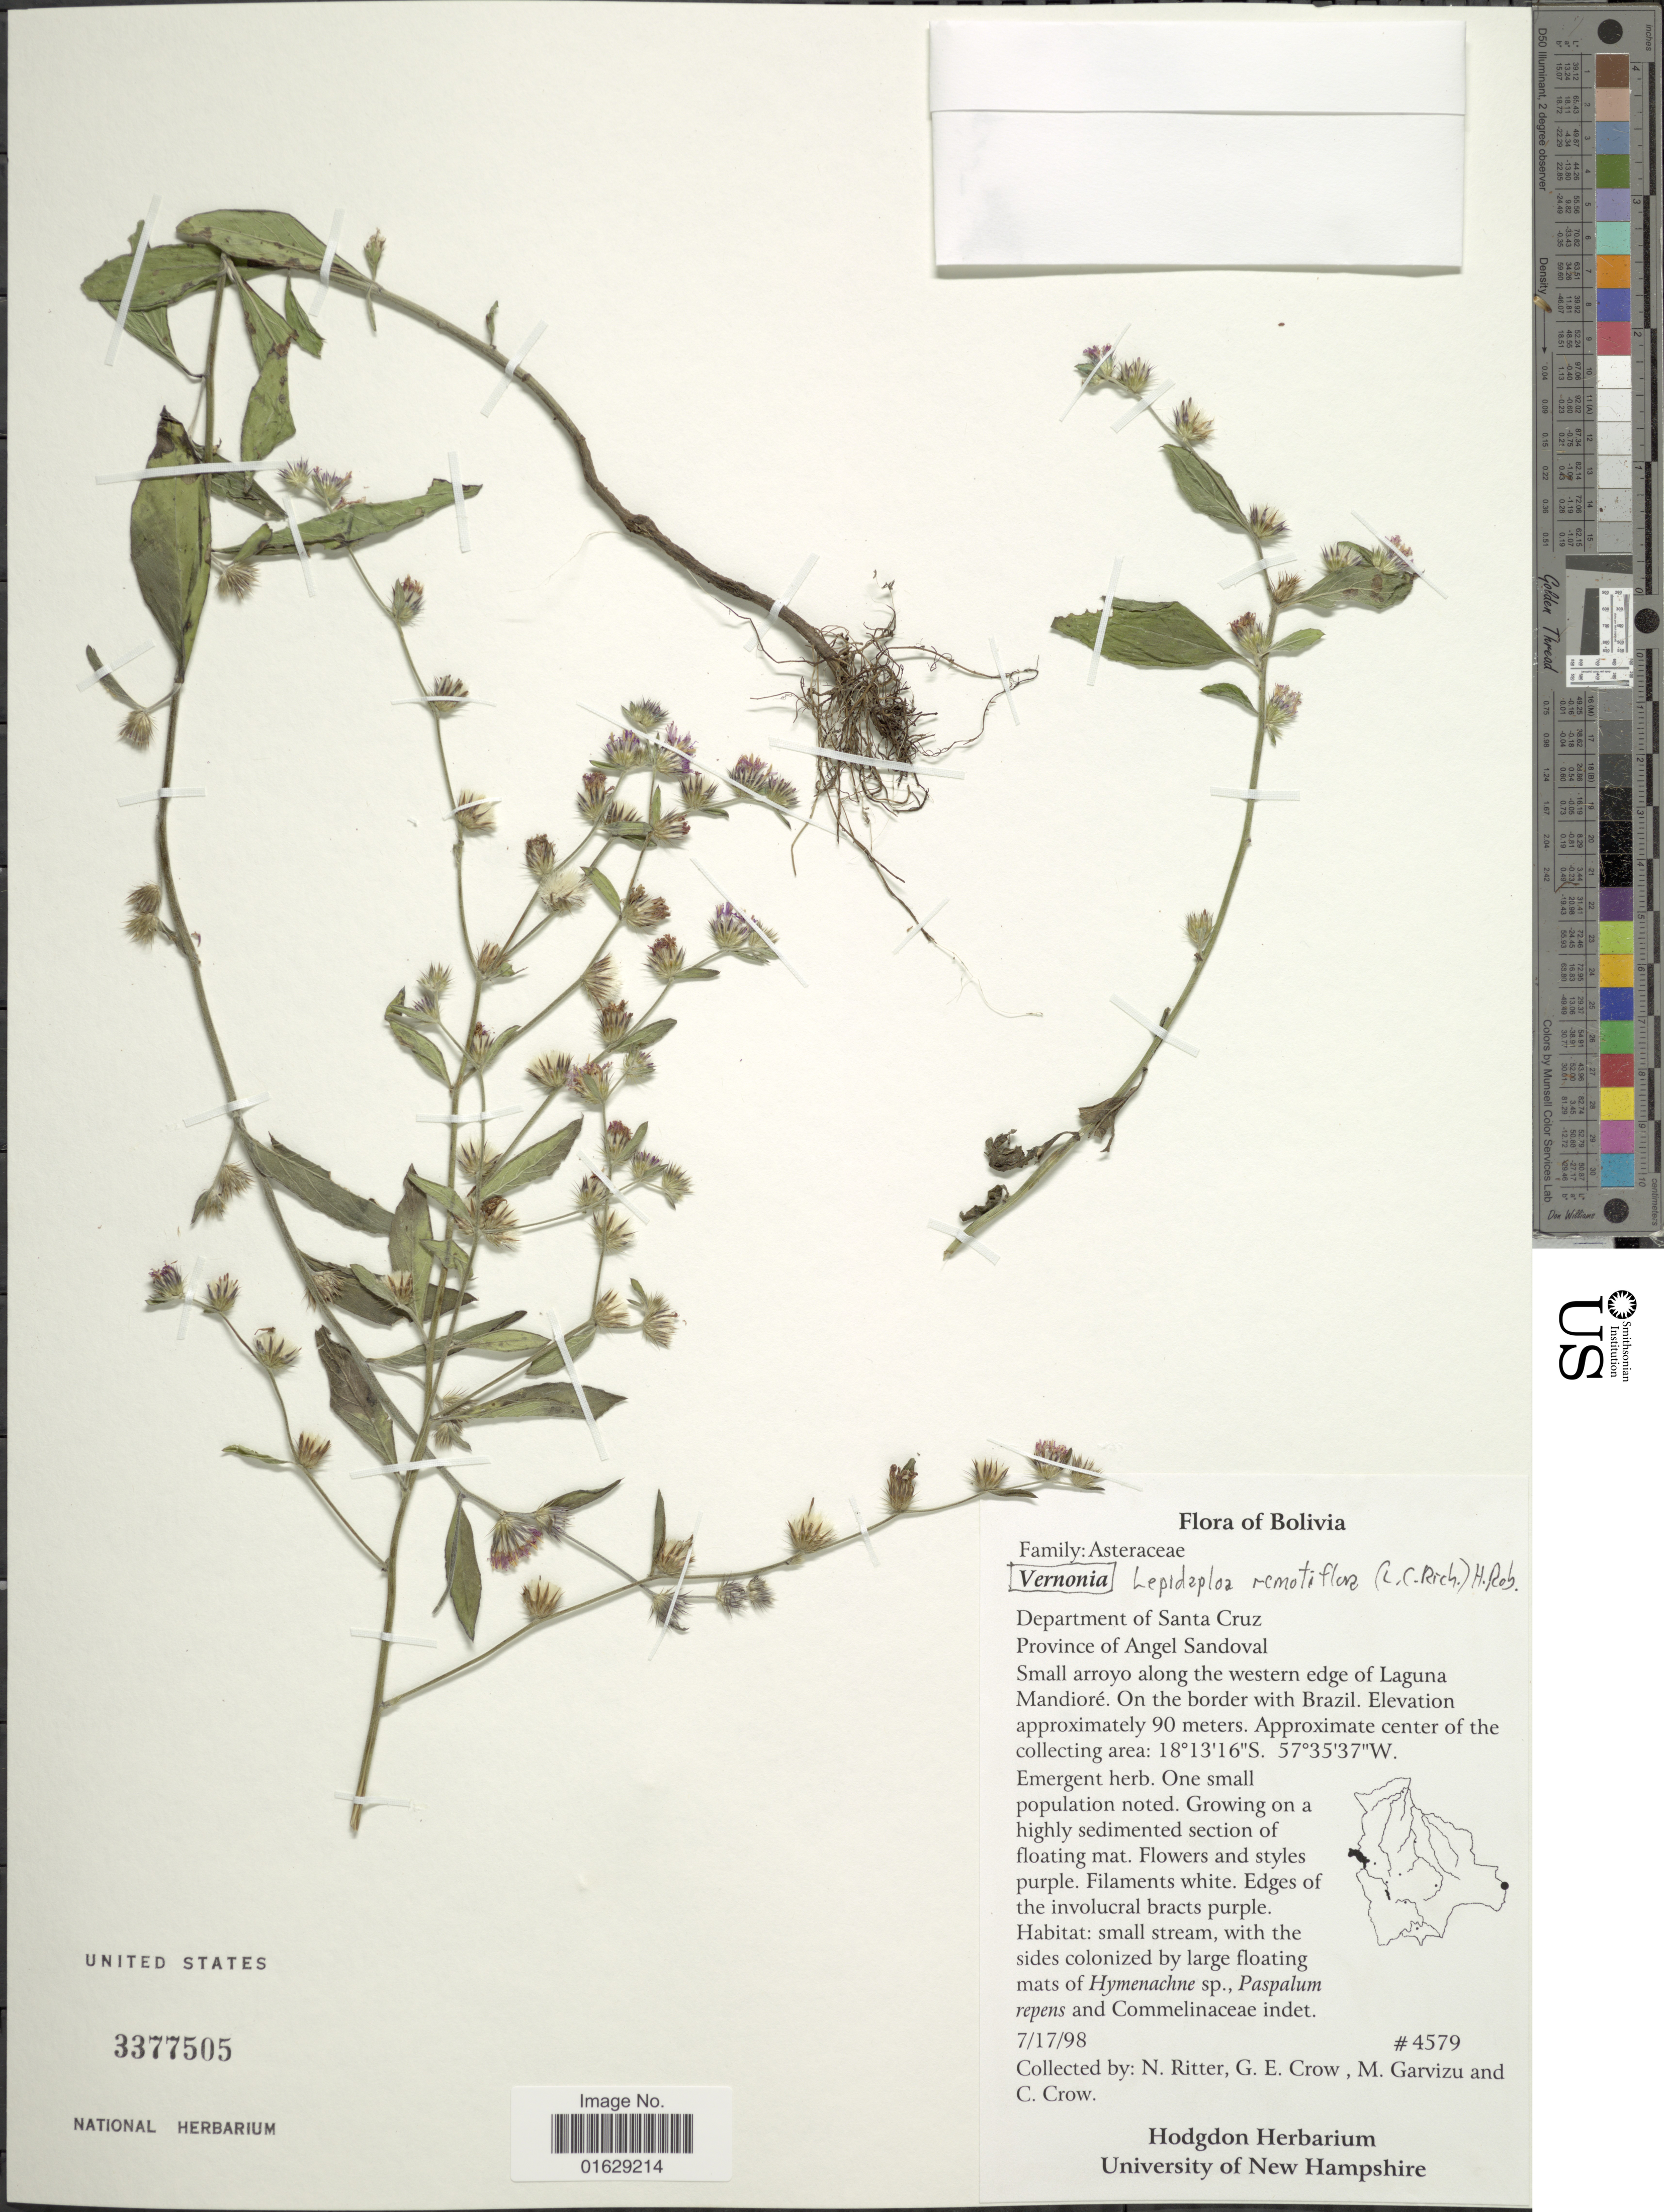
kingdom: Plantae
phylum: Tracheophyta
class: Magnoliopsida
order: Asterales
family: Asteraceae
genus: Lepidaploa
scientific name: Lepidaploa remotiflora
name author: (Rich.) H. Rob.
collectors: N. Ritter, G. Crow, M. Garvizu & C. Crow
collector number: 4579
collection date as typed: Transcribed d/m/y: 17/7/98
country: Bolivia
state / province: Santa Cruz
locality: Department of Santa Cruz, Province of Angel Sandoval, small arroyo along the western edge of Laguna Mandiore, on the border with Brazil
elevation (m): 90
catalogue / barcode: US 3377505